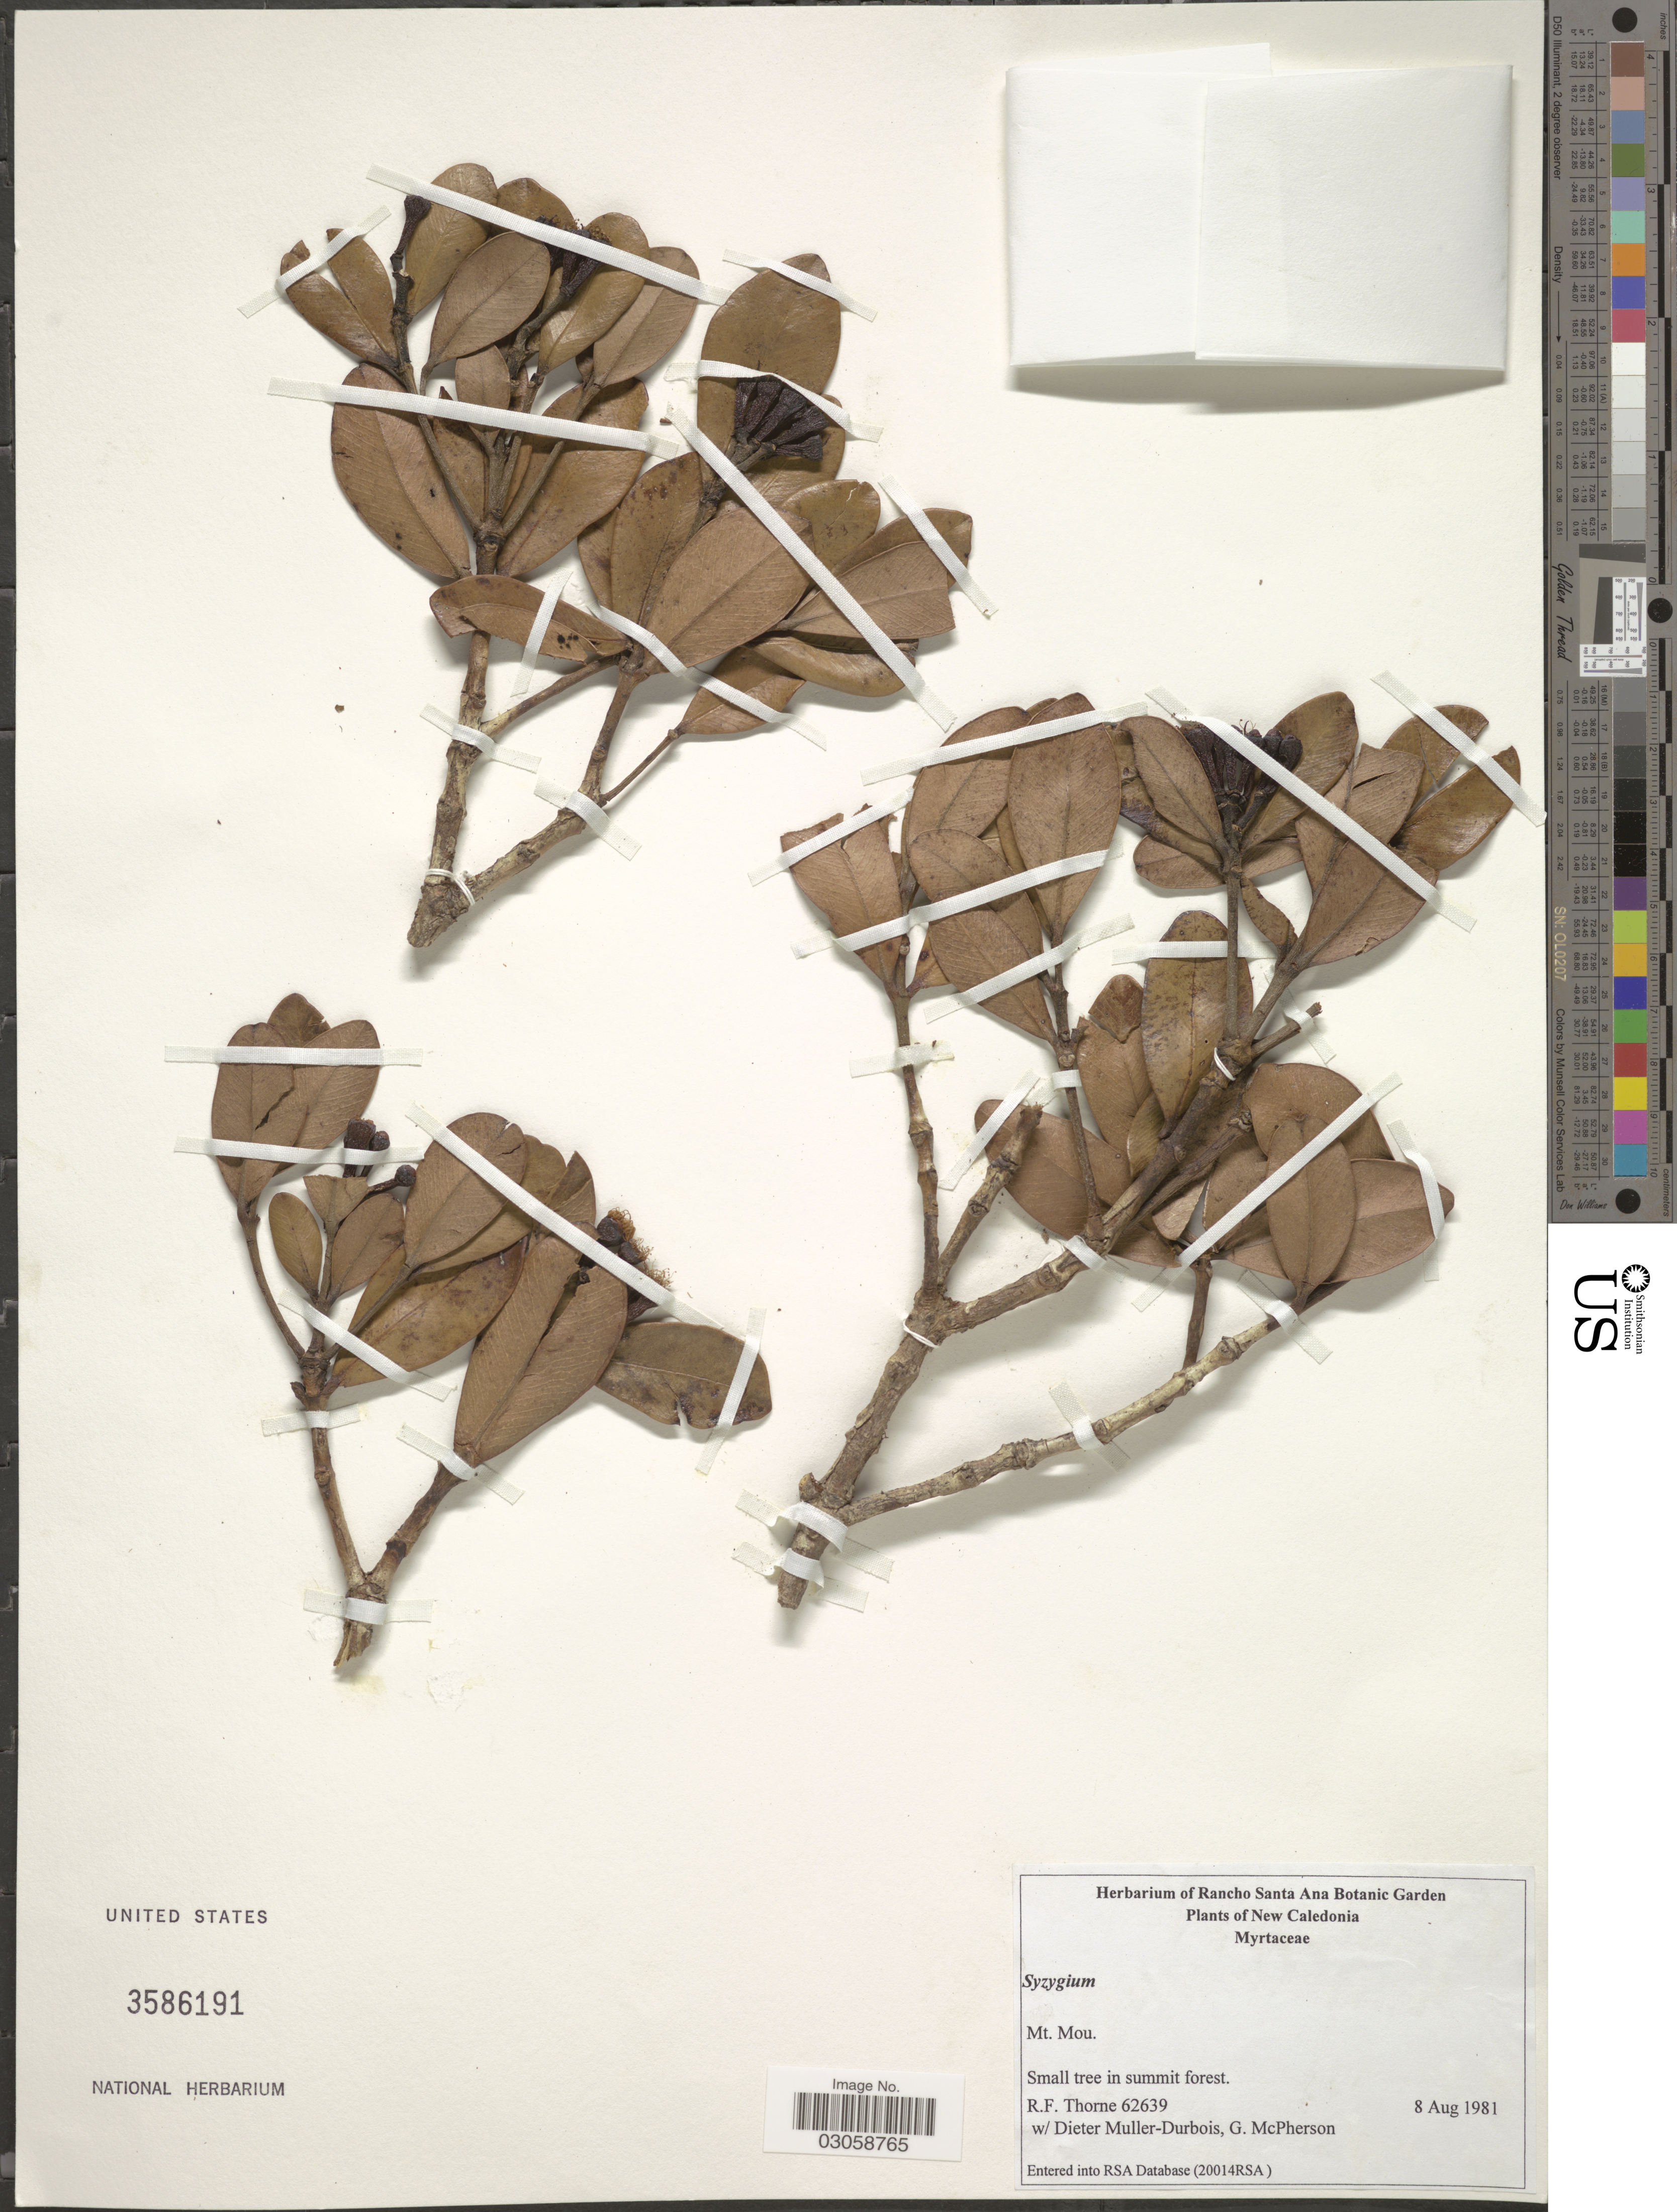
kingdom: Plantae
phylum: Tracheophyta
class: Magnoliopsida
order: Myrtales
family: Myrtaceae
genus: Syzygium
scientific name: Syzygium sp.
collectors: R. Thorne, D. Muller-Durbois & G. McPherson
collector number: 62639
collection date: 1981-08-08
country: New Caledonia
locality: Mt. Mou.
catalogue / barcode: US 3586191